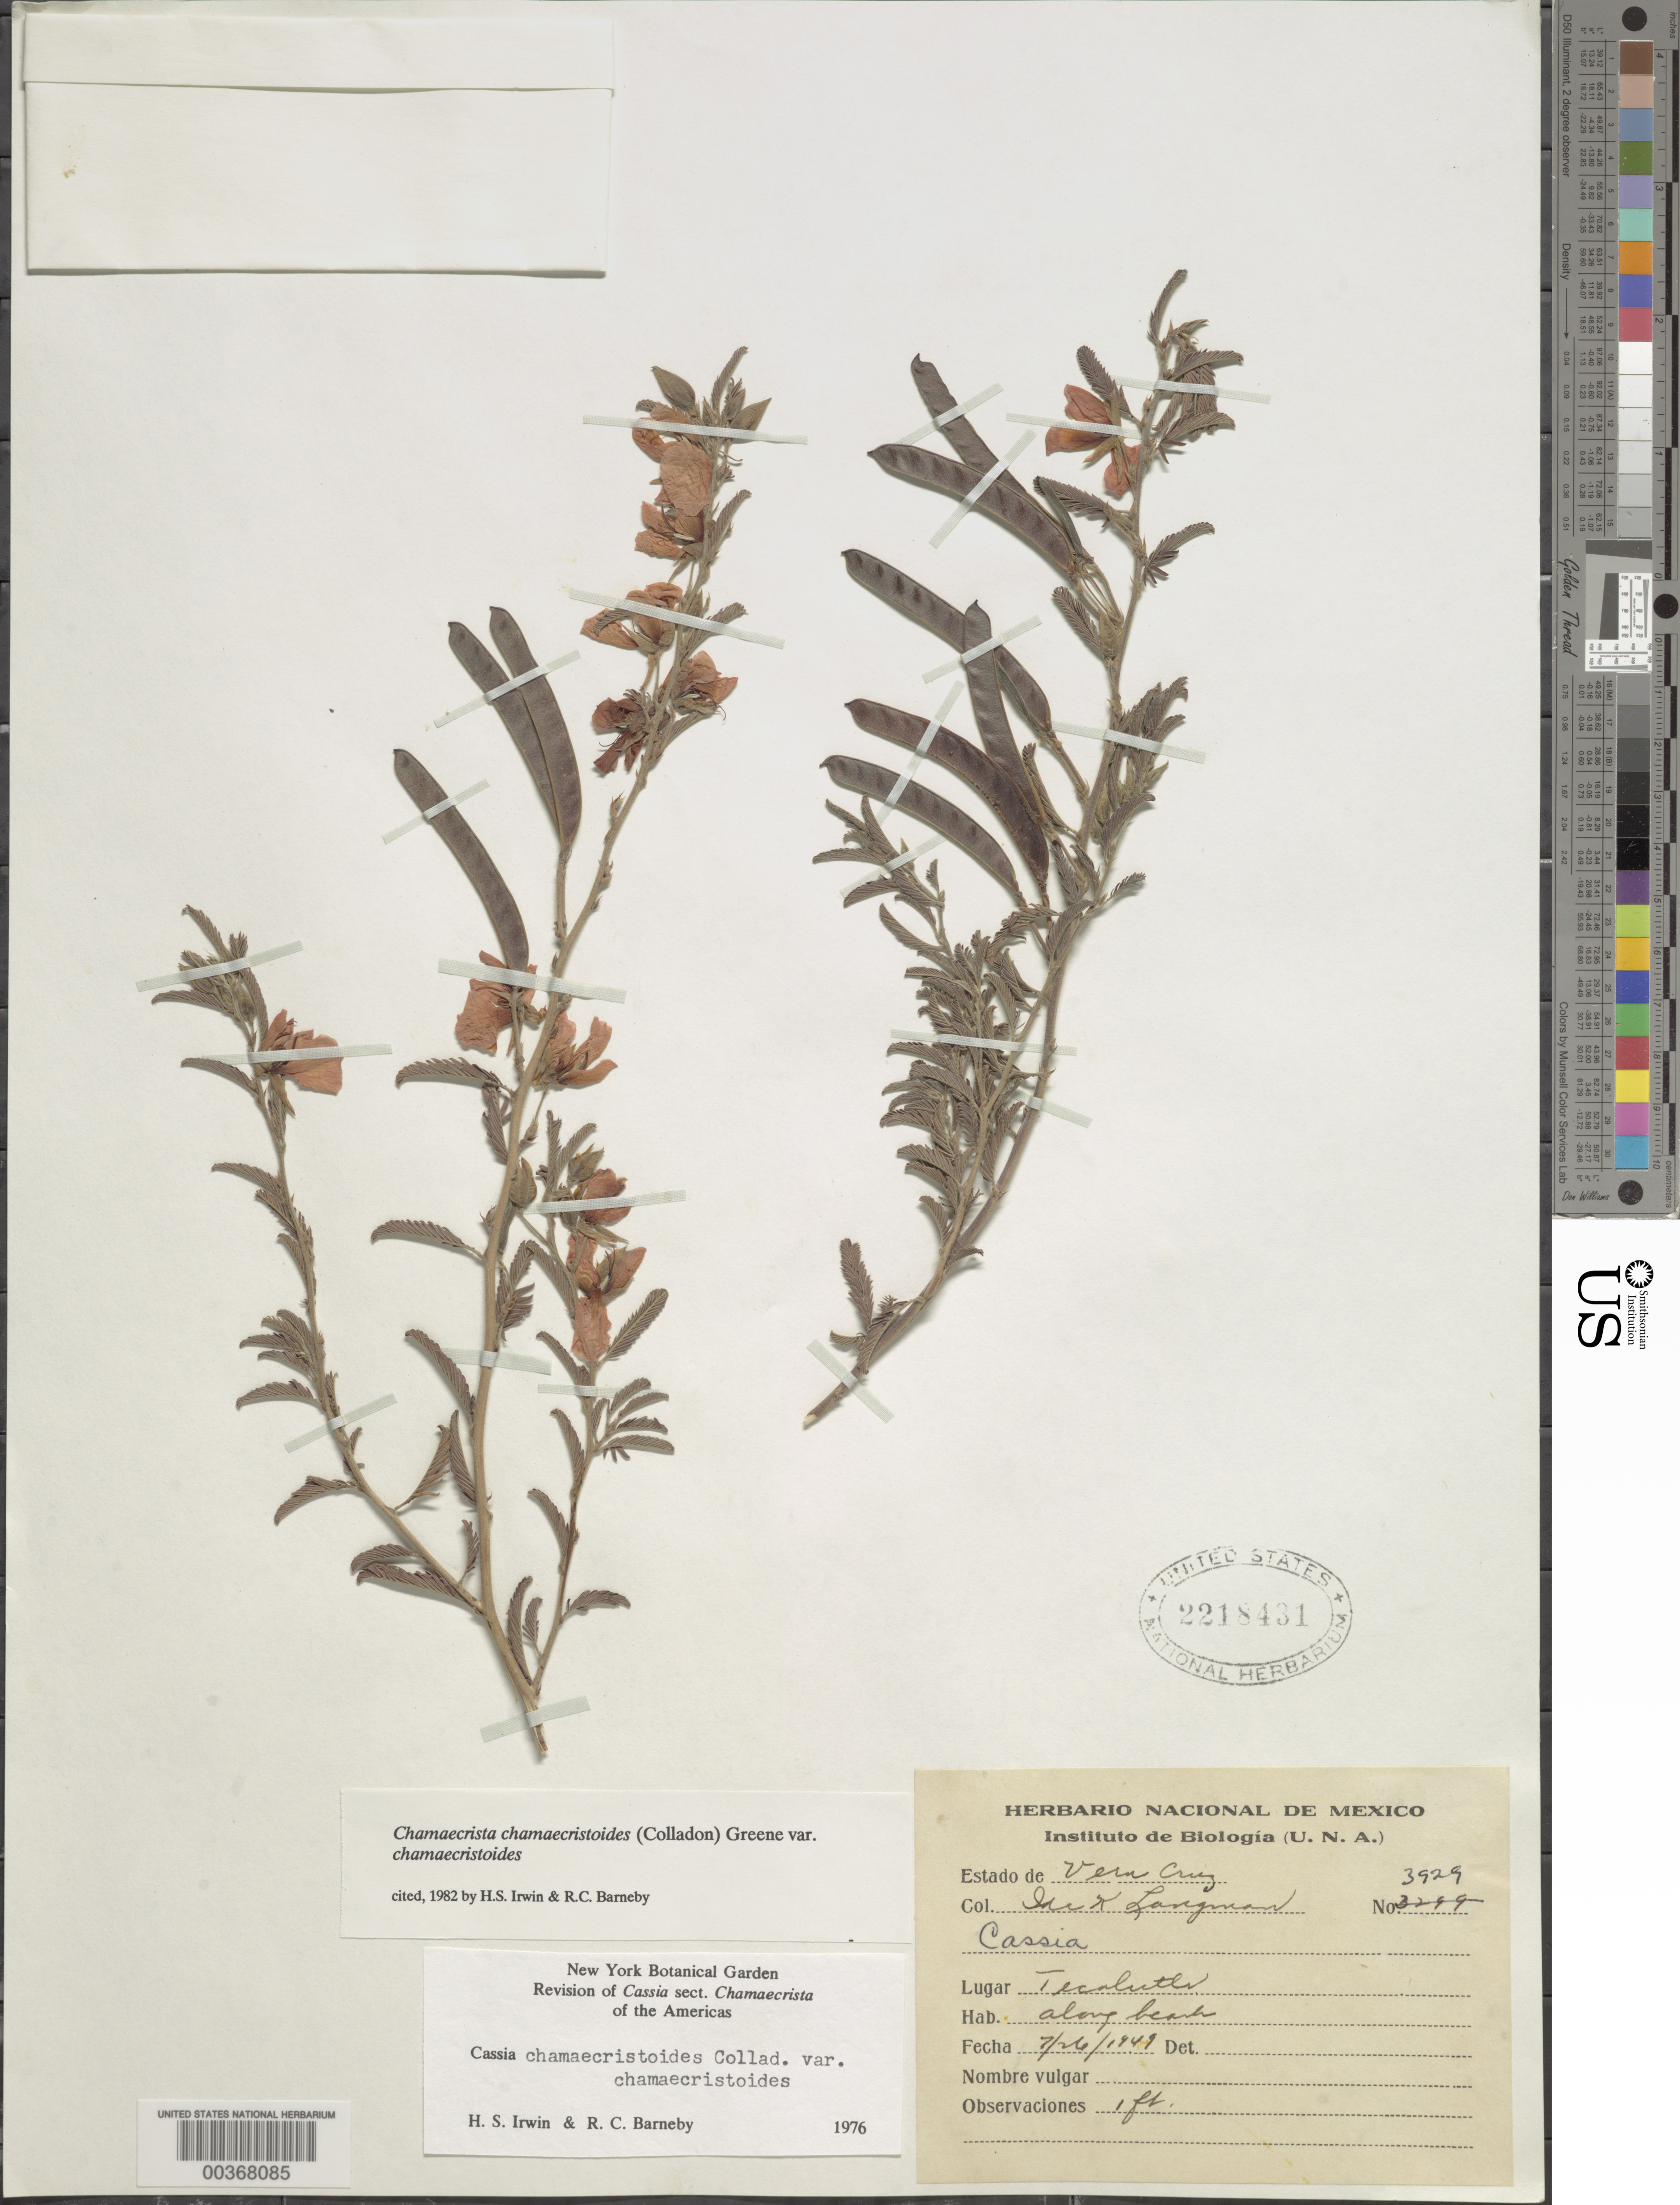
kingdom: Plantae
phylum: Tracheophyta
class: Magnoliopsida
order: Fabales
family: Fabaceae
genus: Chamaecrista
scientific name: Chamaecrista chamaecristoides var. chamaecristoides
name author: (Collad.) Greene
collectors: I. Langman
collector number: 3929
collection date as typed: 26 Jul 1949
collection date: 1949-07-26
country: Mexico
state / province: Veracruz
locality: Tecalutls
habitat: Along beach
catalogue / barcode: US 2218431